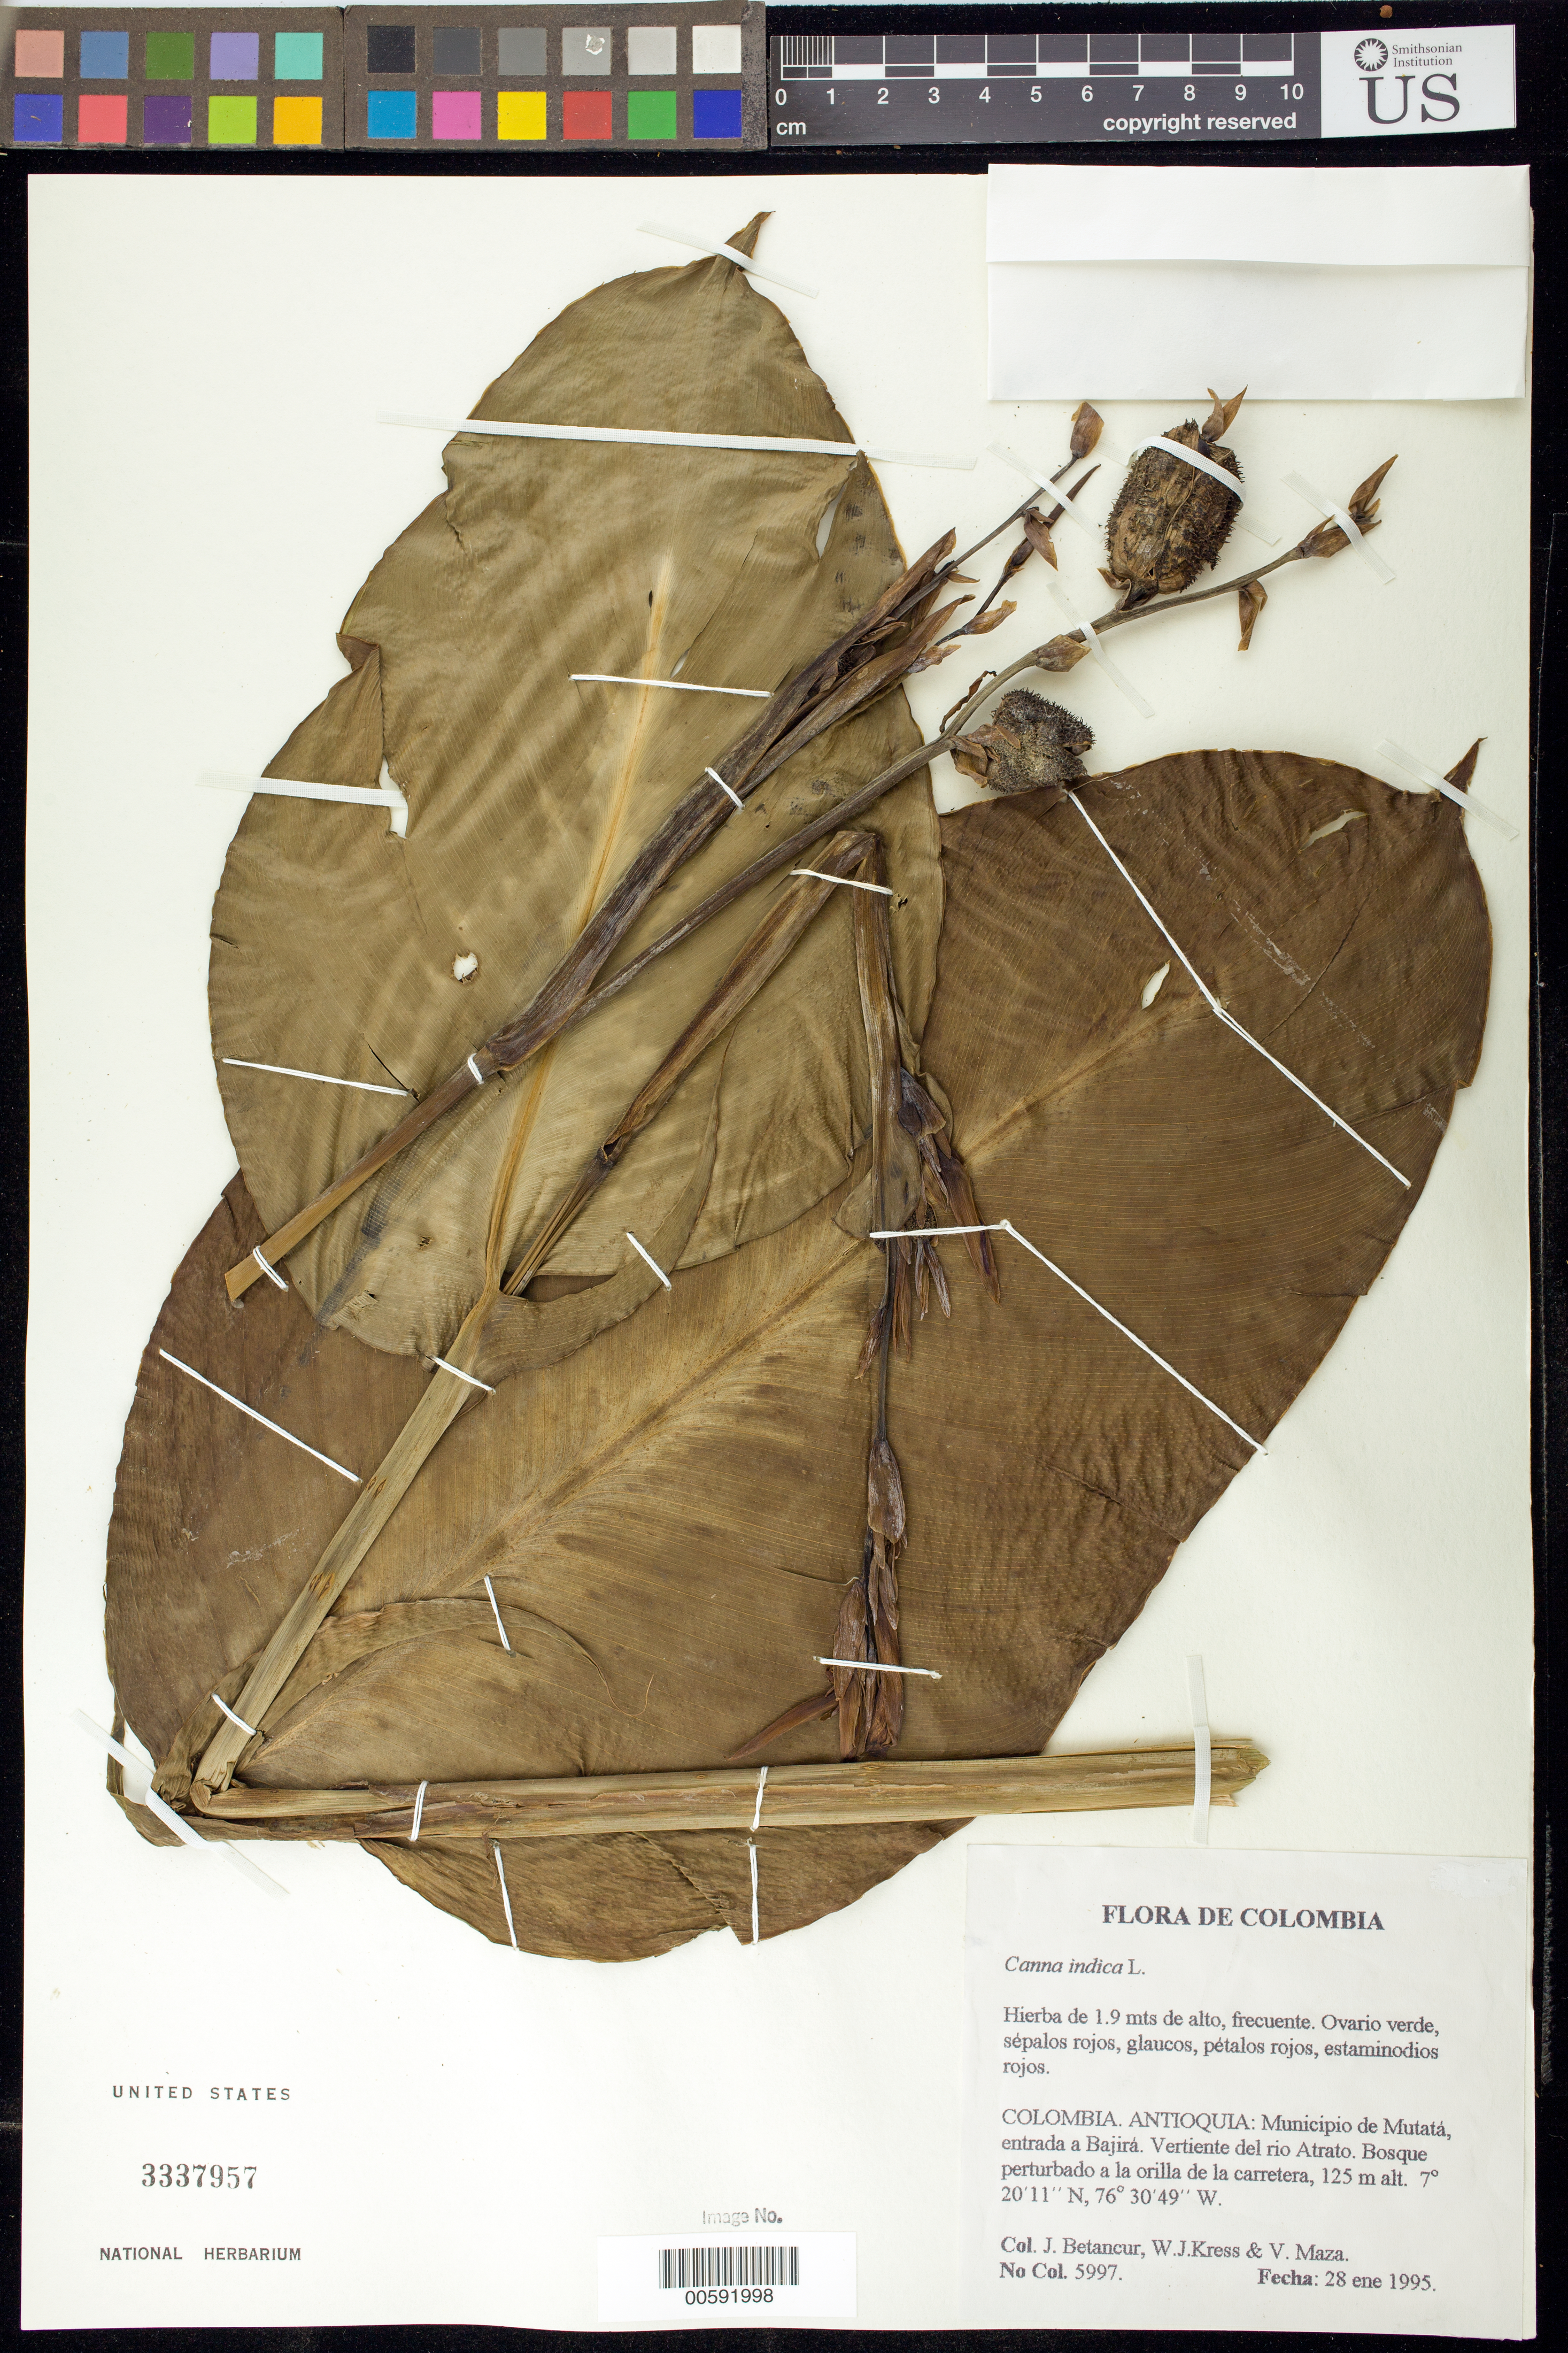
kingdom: Plantae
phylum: Tracheophyta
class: Liliopsida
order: Zingiberales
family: Cannaceae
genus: Canna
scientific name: Canna indica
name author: L.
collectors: J. C. Betancur, W. J. Kress & V. Maza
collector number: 5997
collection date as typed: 28 Jan 1995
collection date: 1995-01-28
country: Colombia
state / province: Antioquia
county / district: Mutata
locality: Road to Bajira, 19 km from turnoff of main highway.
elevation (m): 55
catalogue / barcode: US 3337957